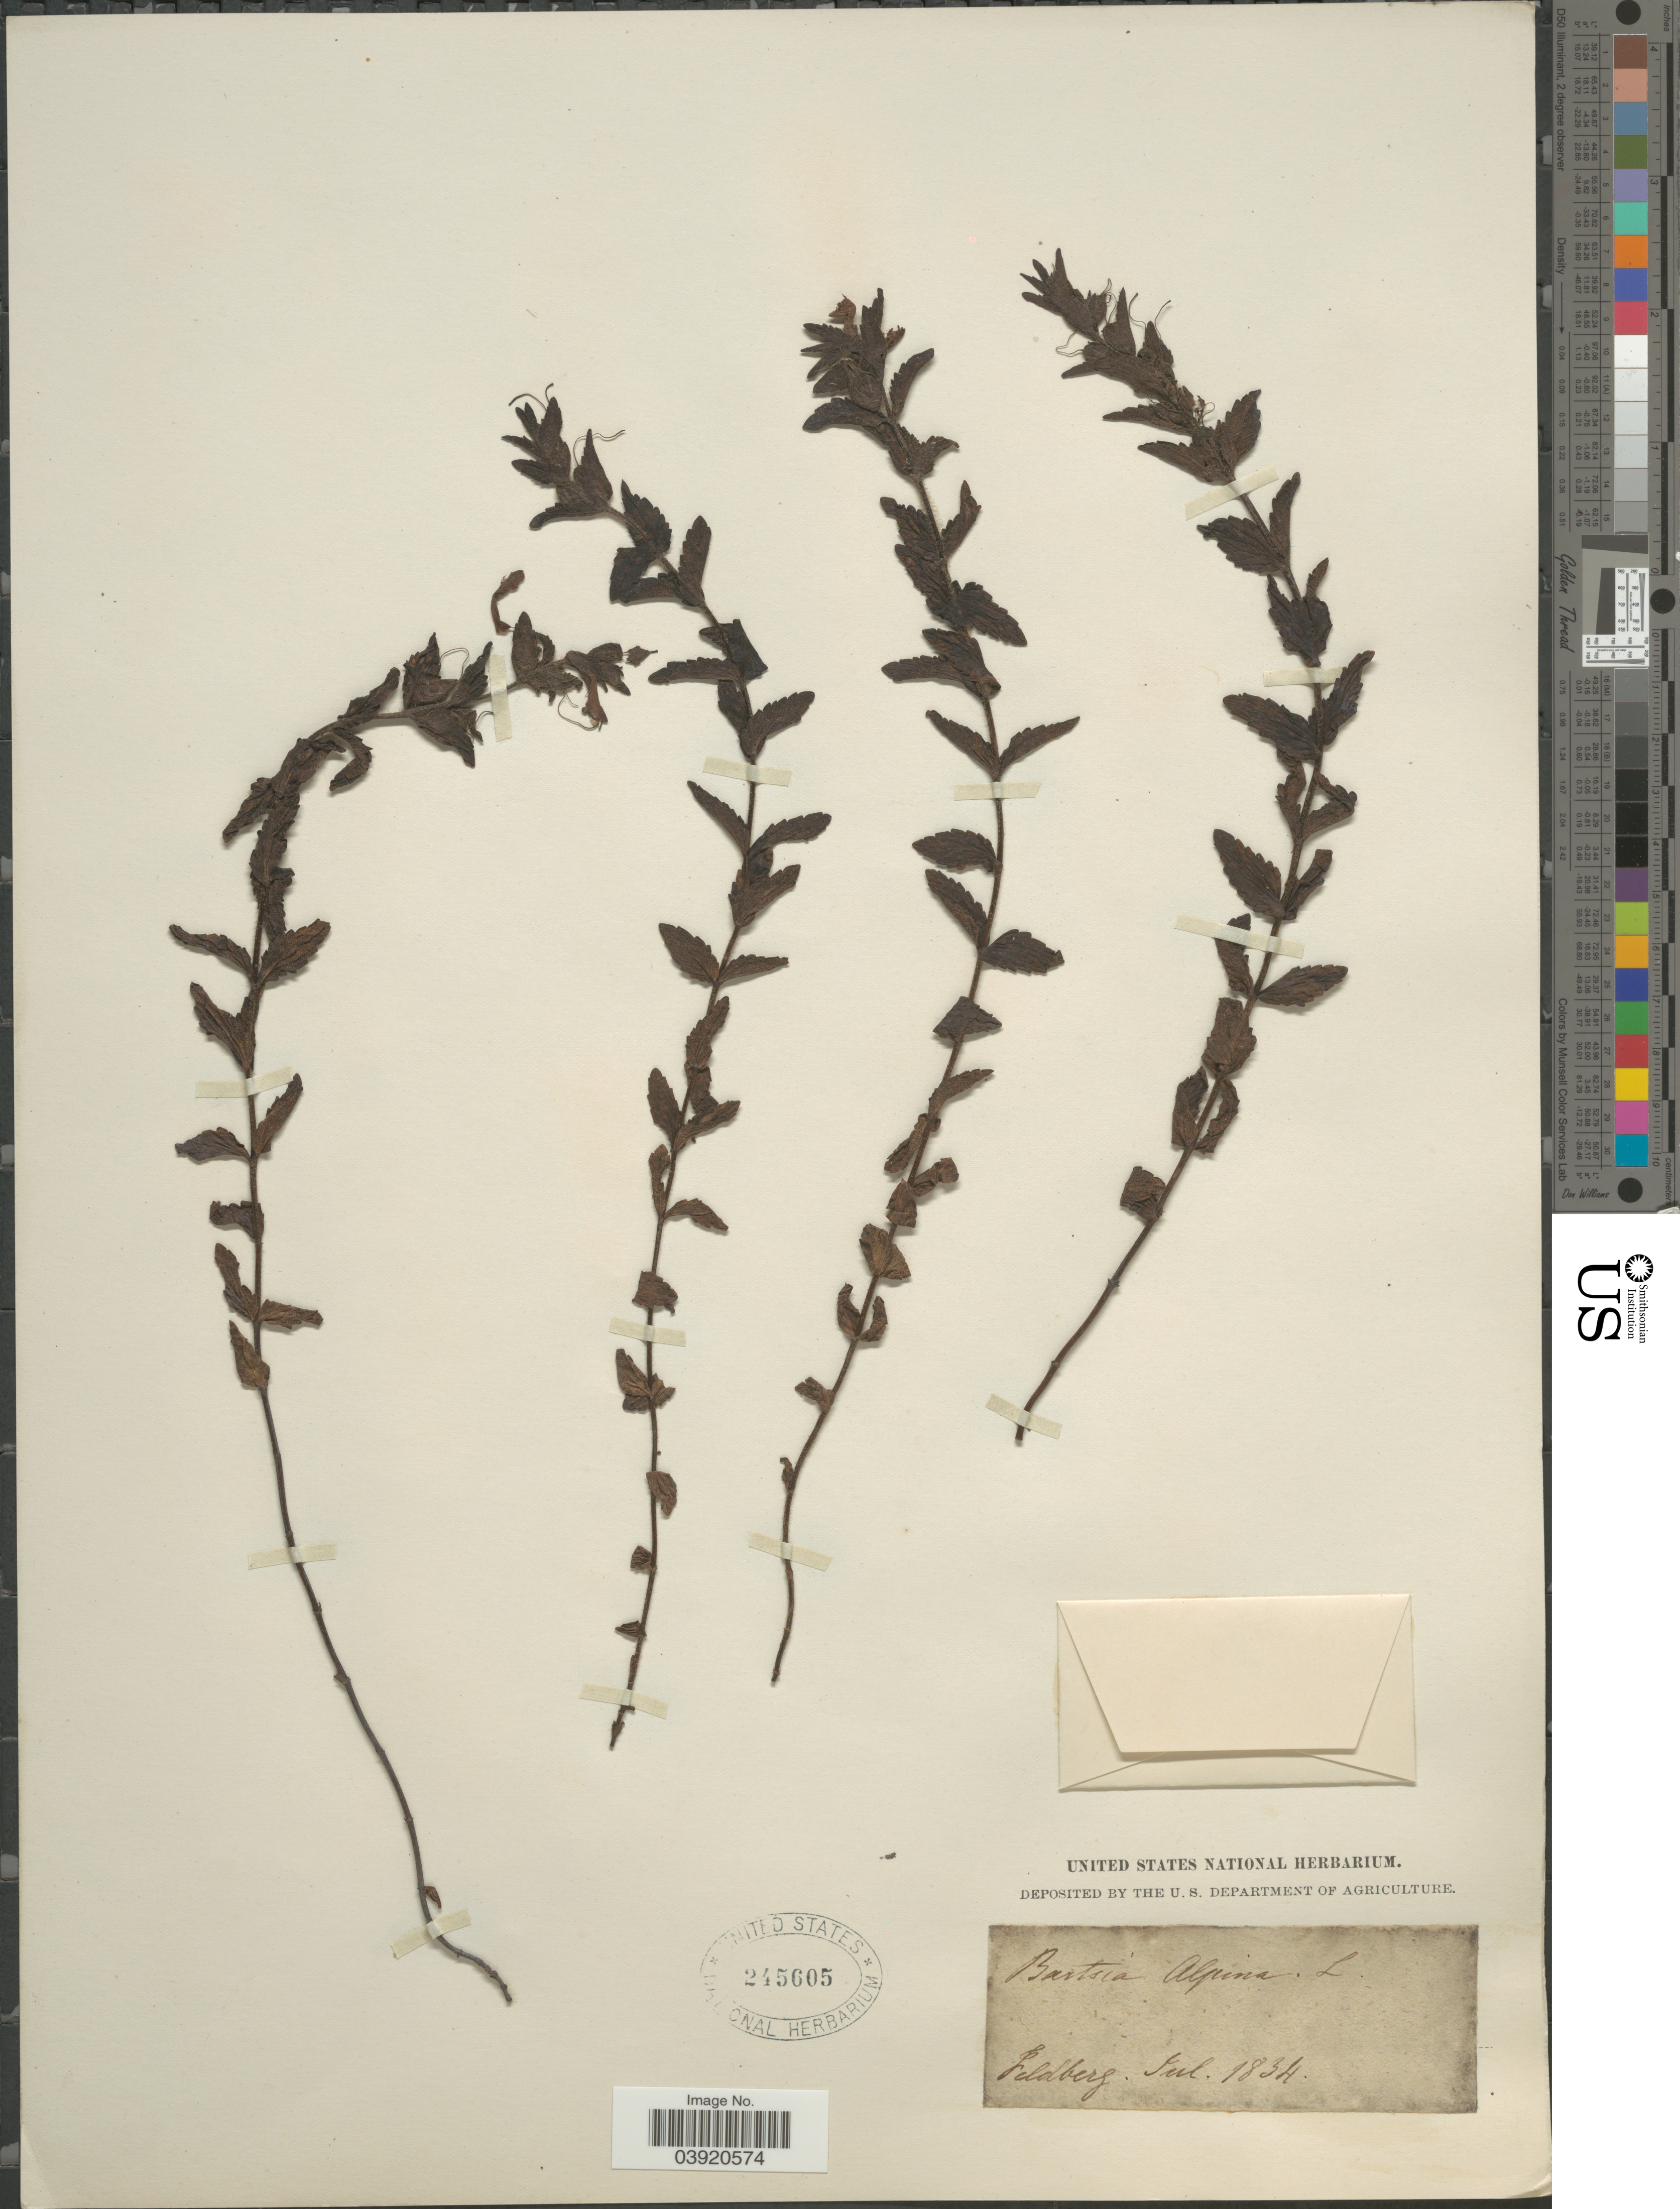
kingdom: Plantae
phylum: Tracheophyta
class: Magnoliopsida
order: Lamiales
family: Orobanchaceae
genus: Bartsia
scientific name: Bartsia alpina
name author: L.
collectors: Feldberg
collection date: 1834-07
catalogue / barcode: US 245605